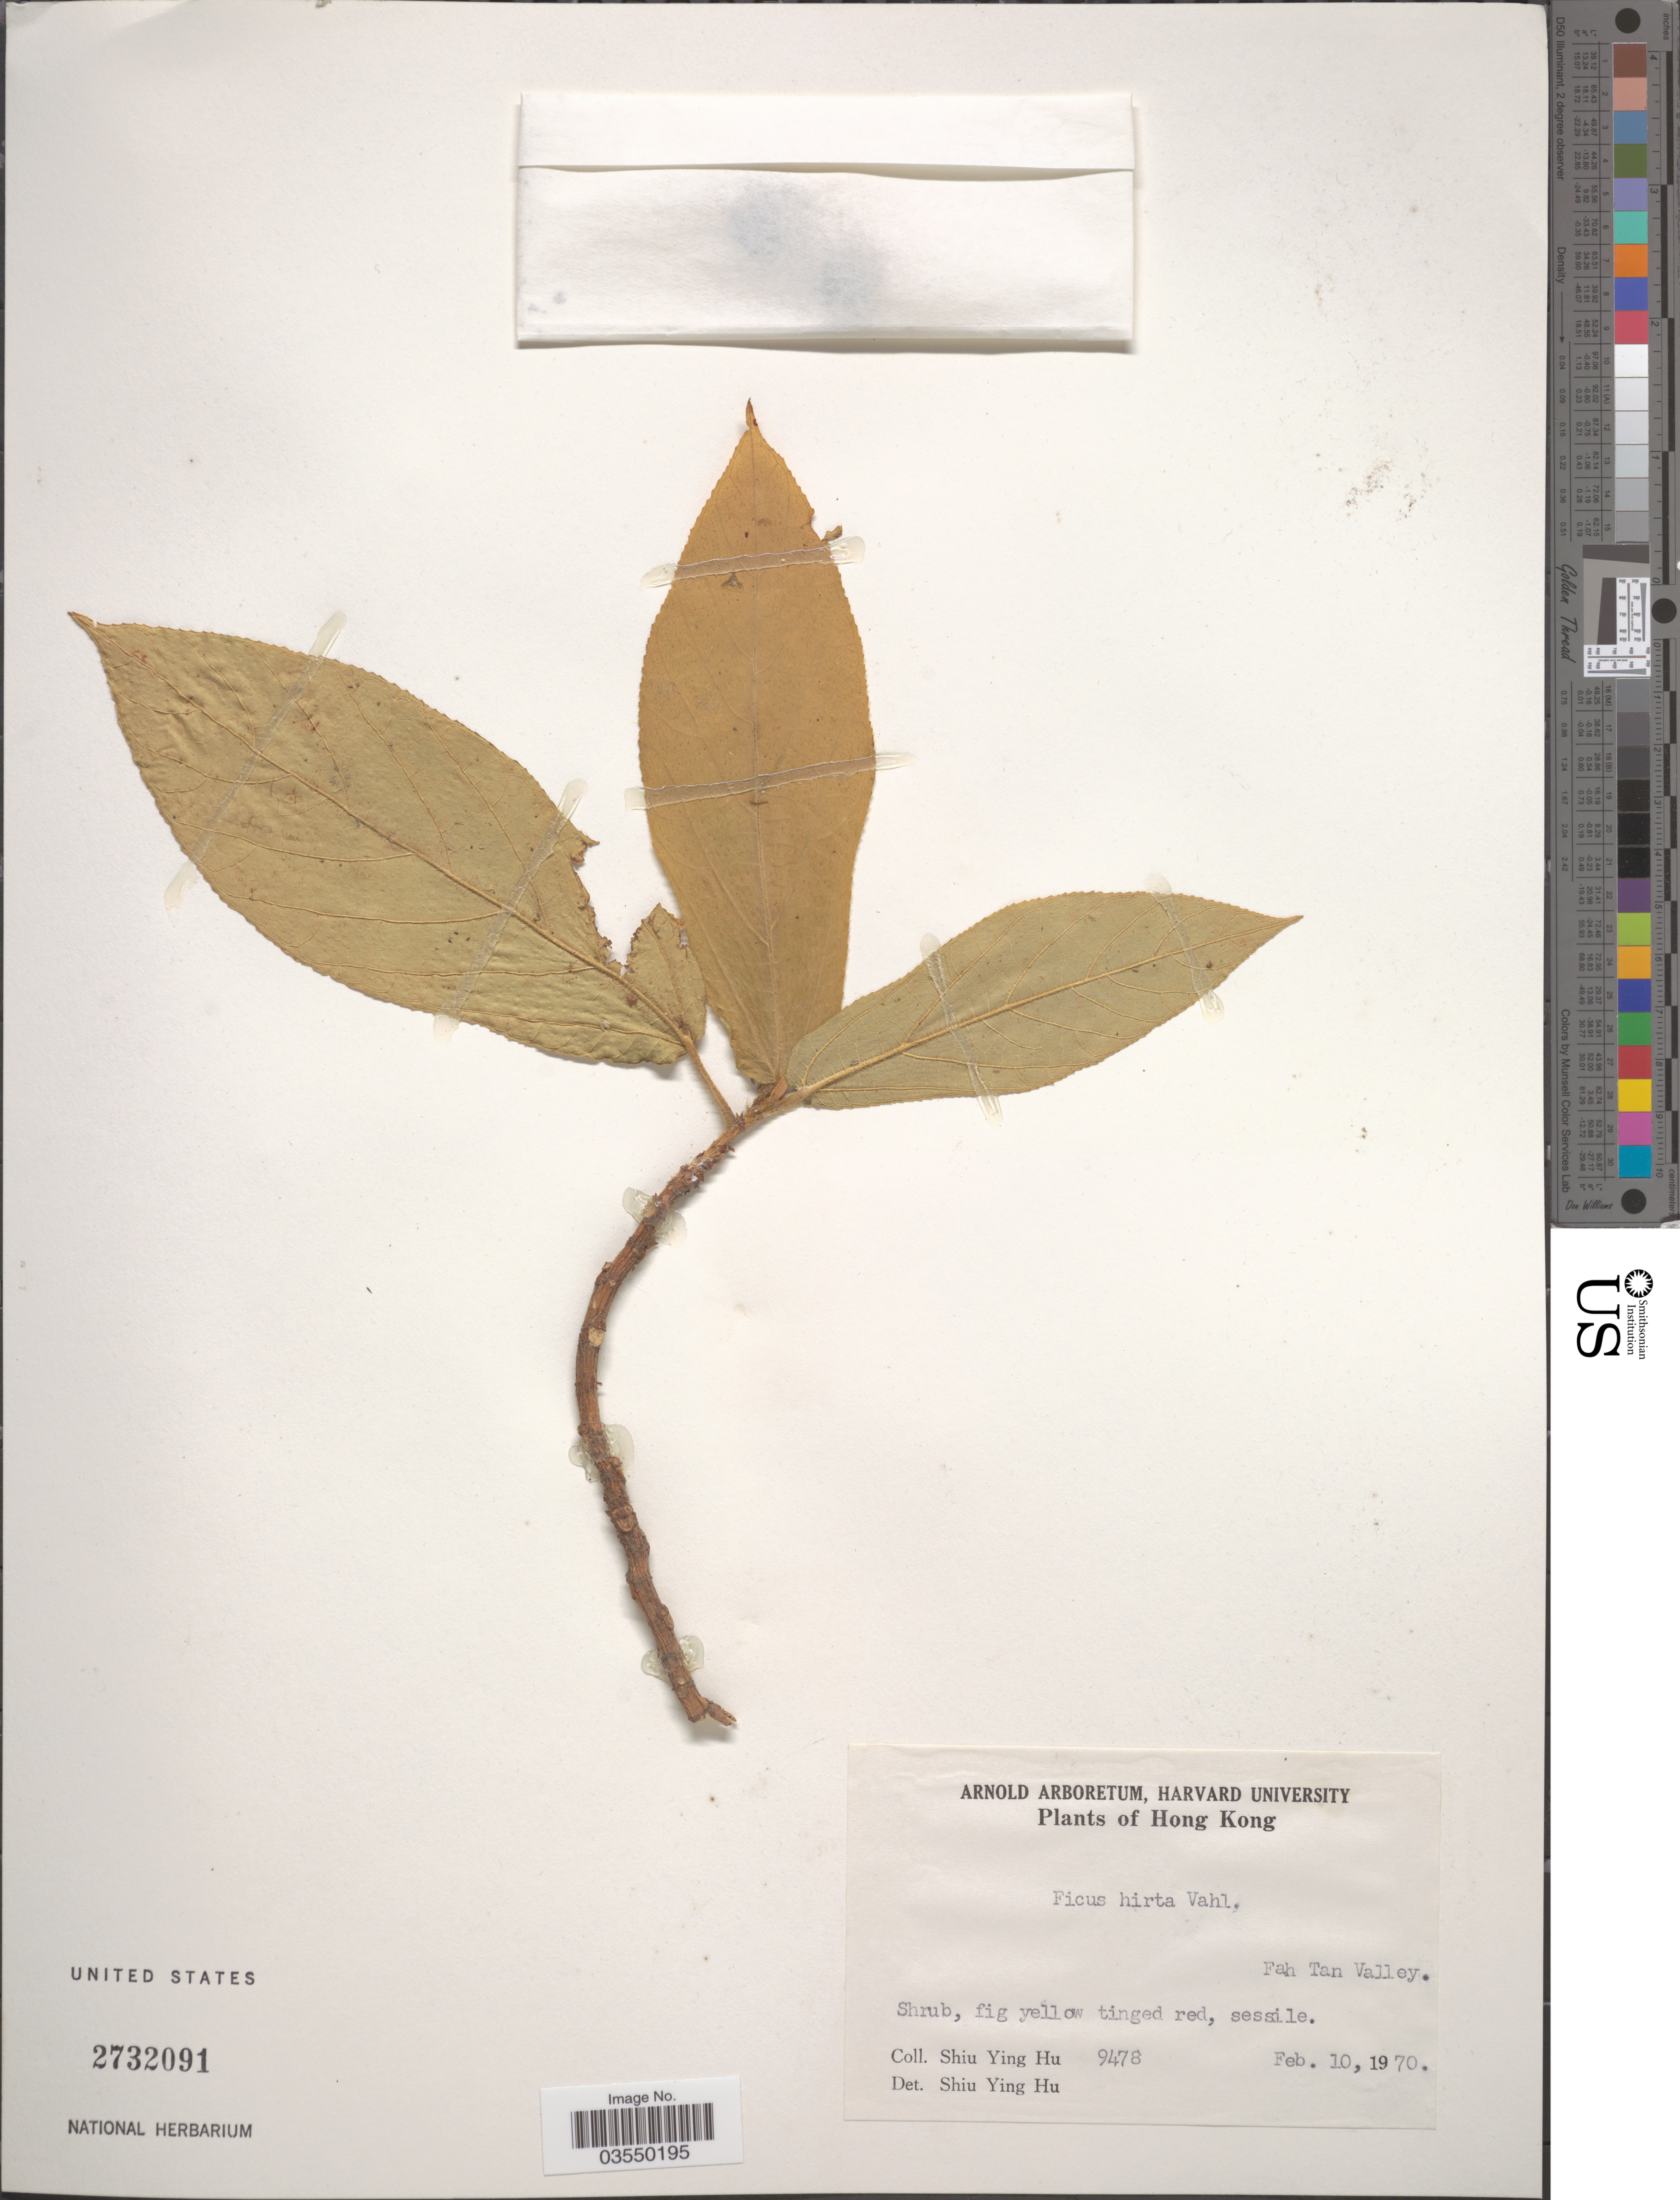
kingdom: Plantae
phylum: Tracheophyta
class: Magnoliopsida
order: Rosales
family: Moraceae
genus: Ficus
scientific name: Ficus hirta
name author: Vahl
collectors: S. Y. Hu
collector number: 9478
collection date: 1970-02-10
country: China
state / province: Hong Kong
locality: Fah Tan Valley.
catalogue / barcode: US 2732091